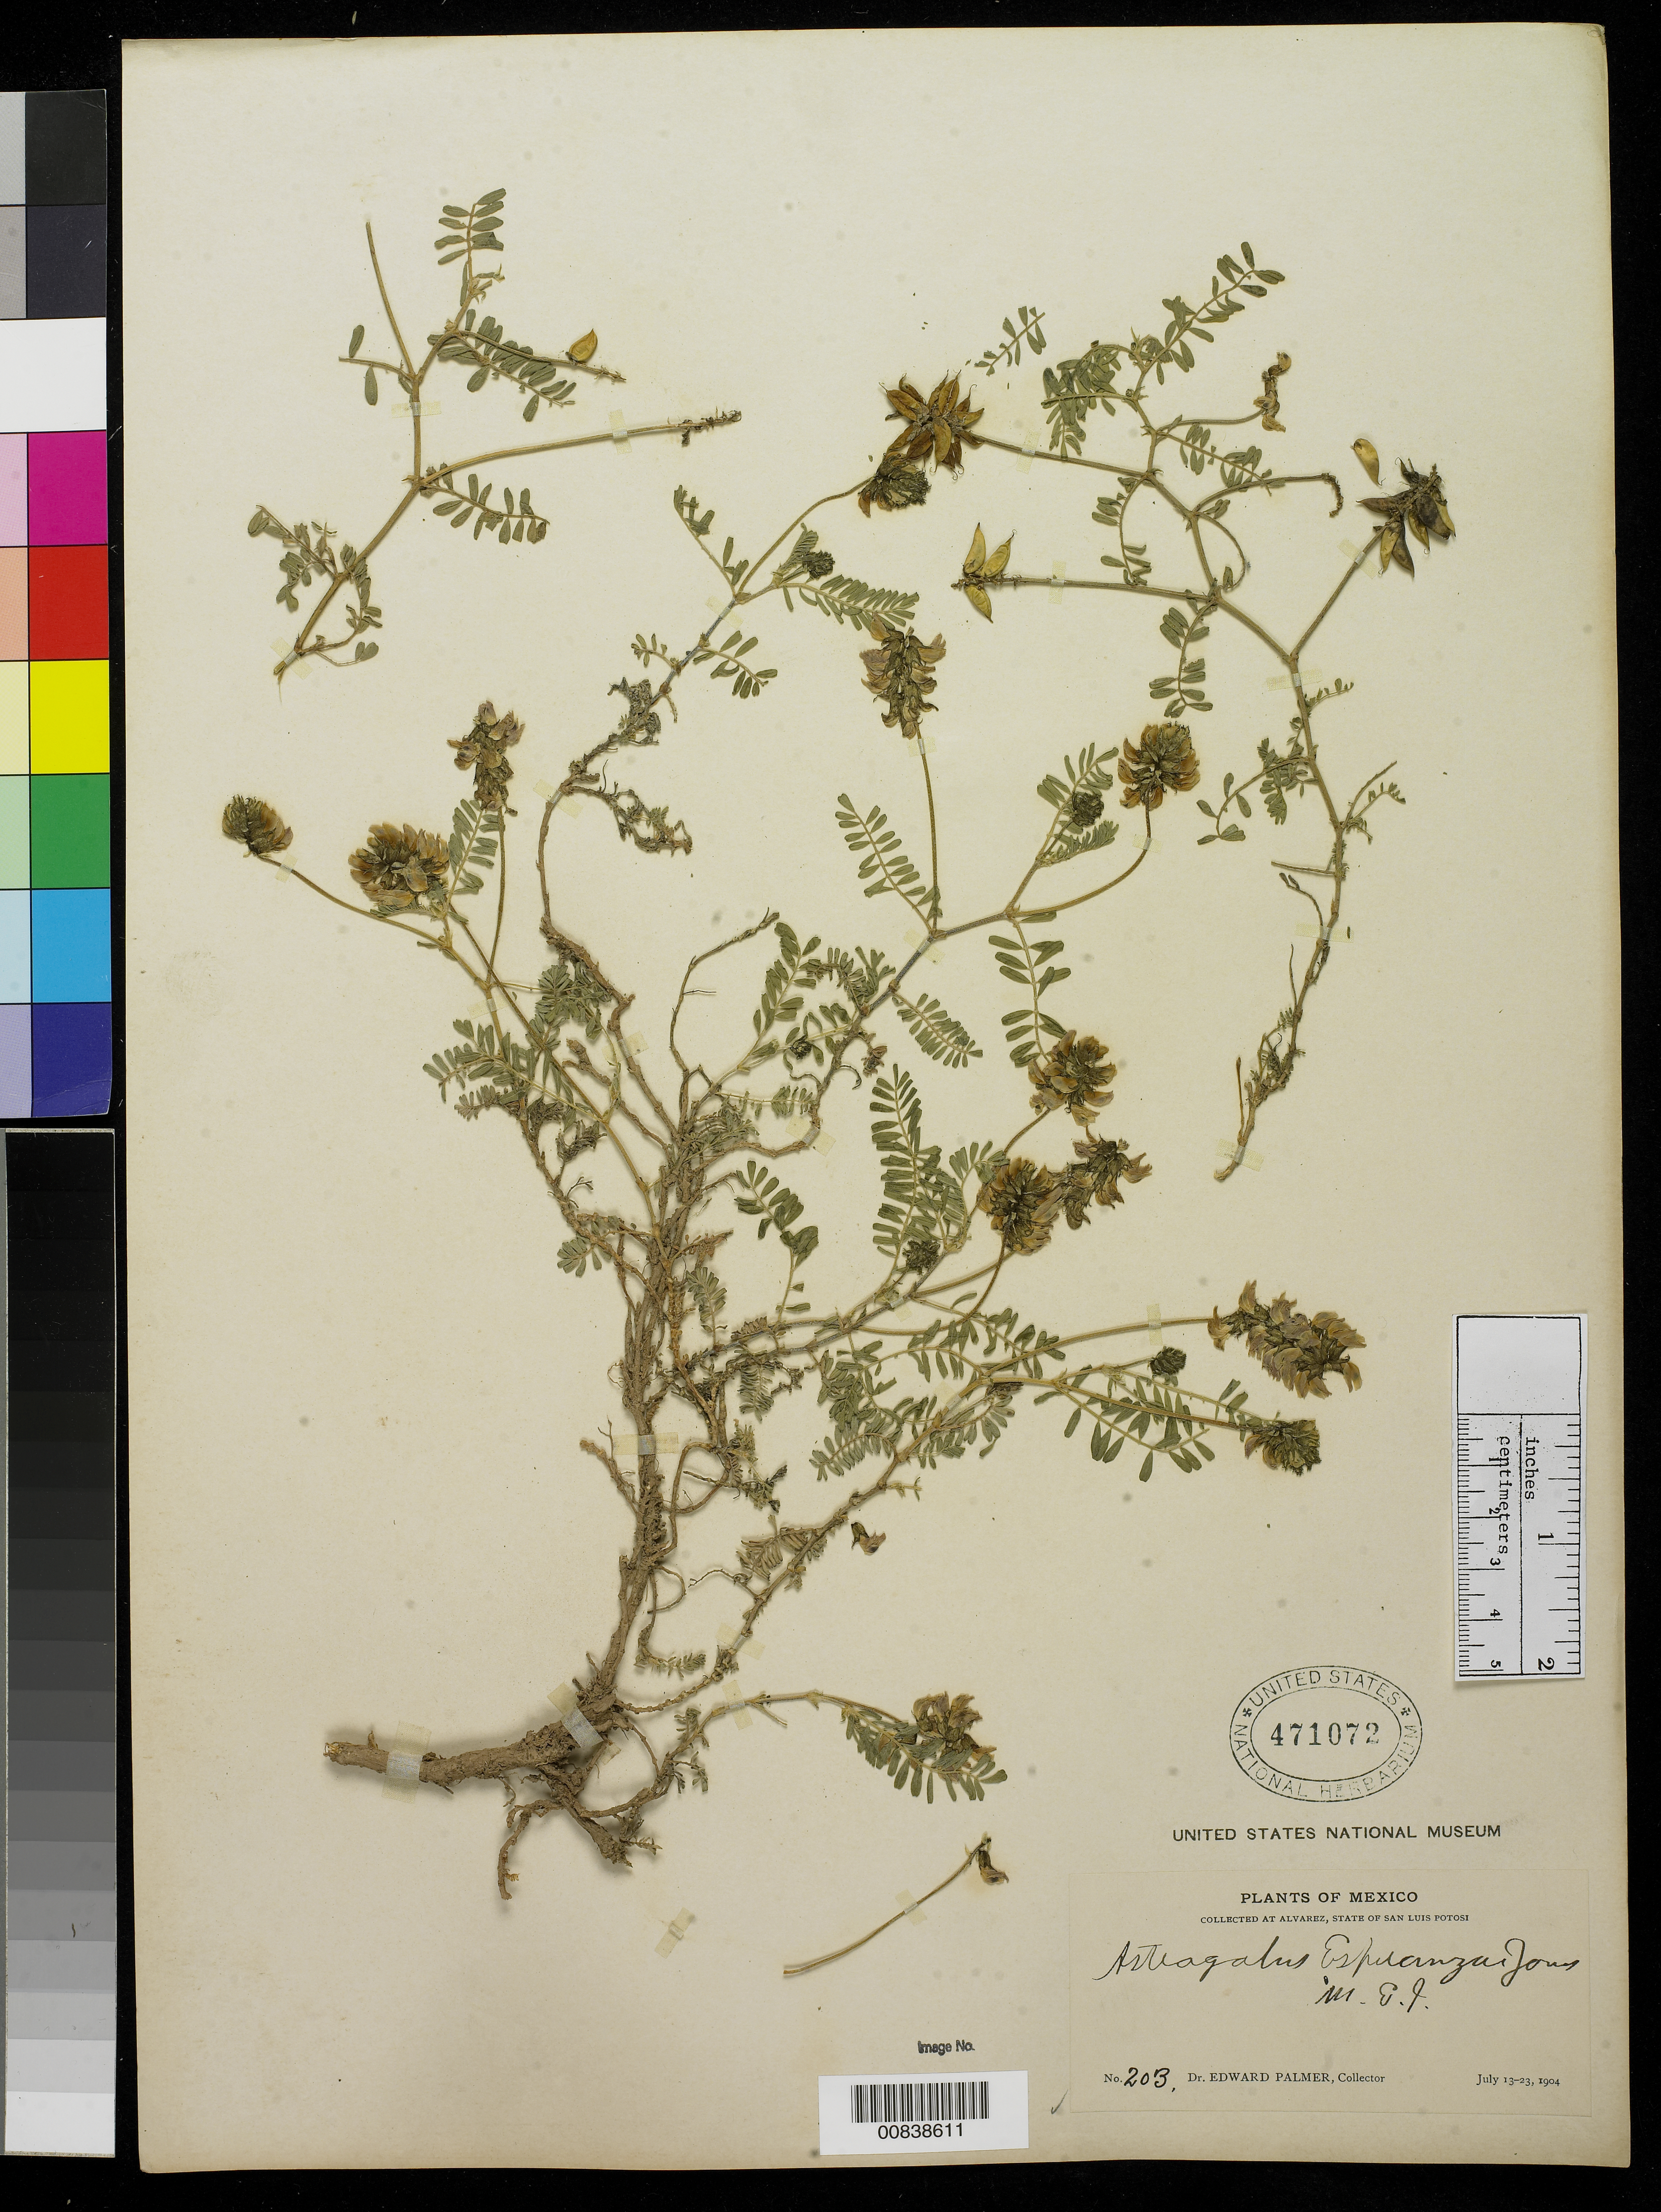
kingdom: Plantae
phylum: Tracheophyta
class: Magnoliopsida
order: Fabales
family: Fabaceae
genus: Astragalus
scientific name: Astragalus esperanzae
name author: M.E. Jones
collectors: E. Palmer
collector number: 203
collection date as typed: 13 Jul 1904 to 23 Jul 1904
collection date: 1904-07-13/1904-07-23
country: Mexico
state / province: San Luis Potosí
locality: Alvarez, San Luis Potosí.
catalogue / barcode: US 471072